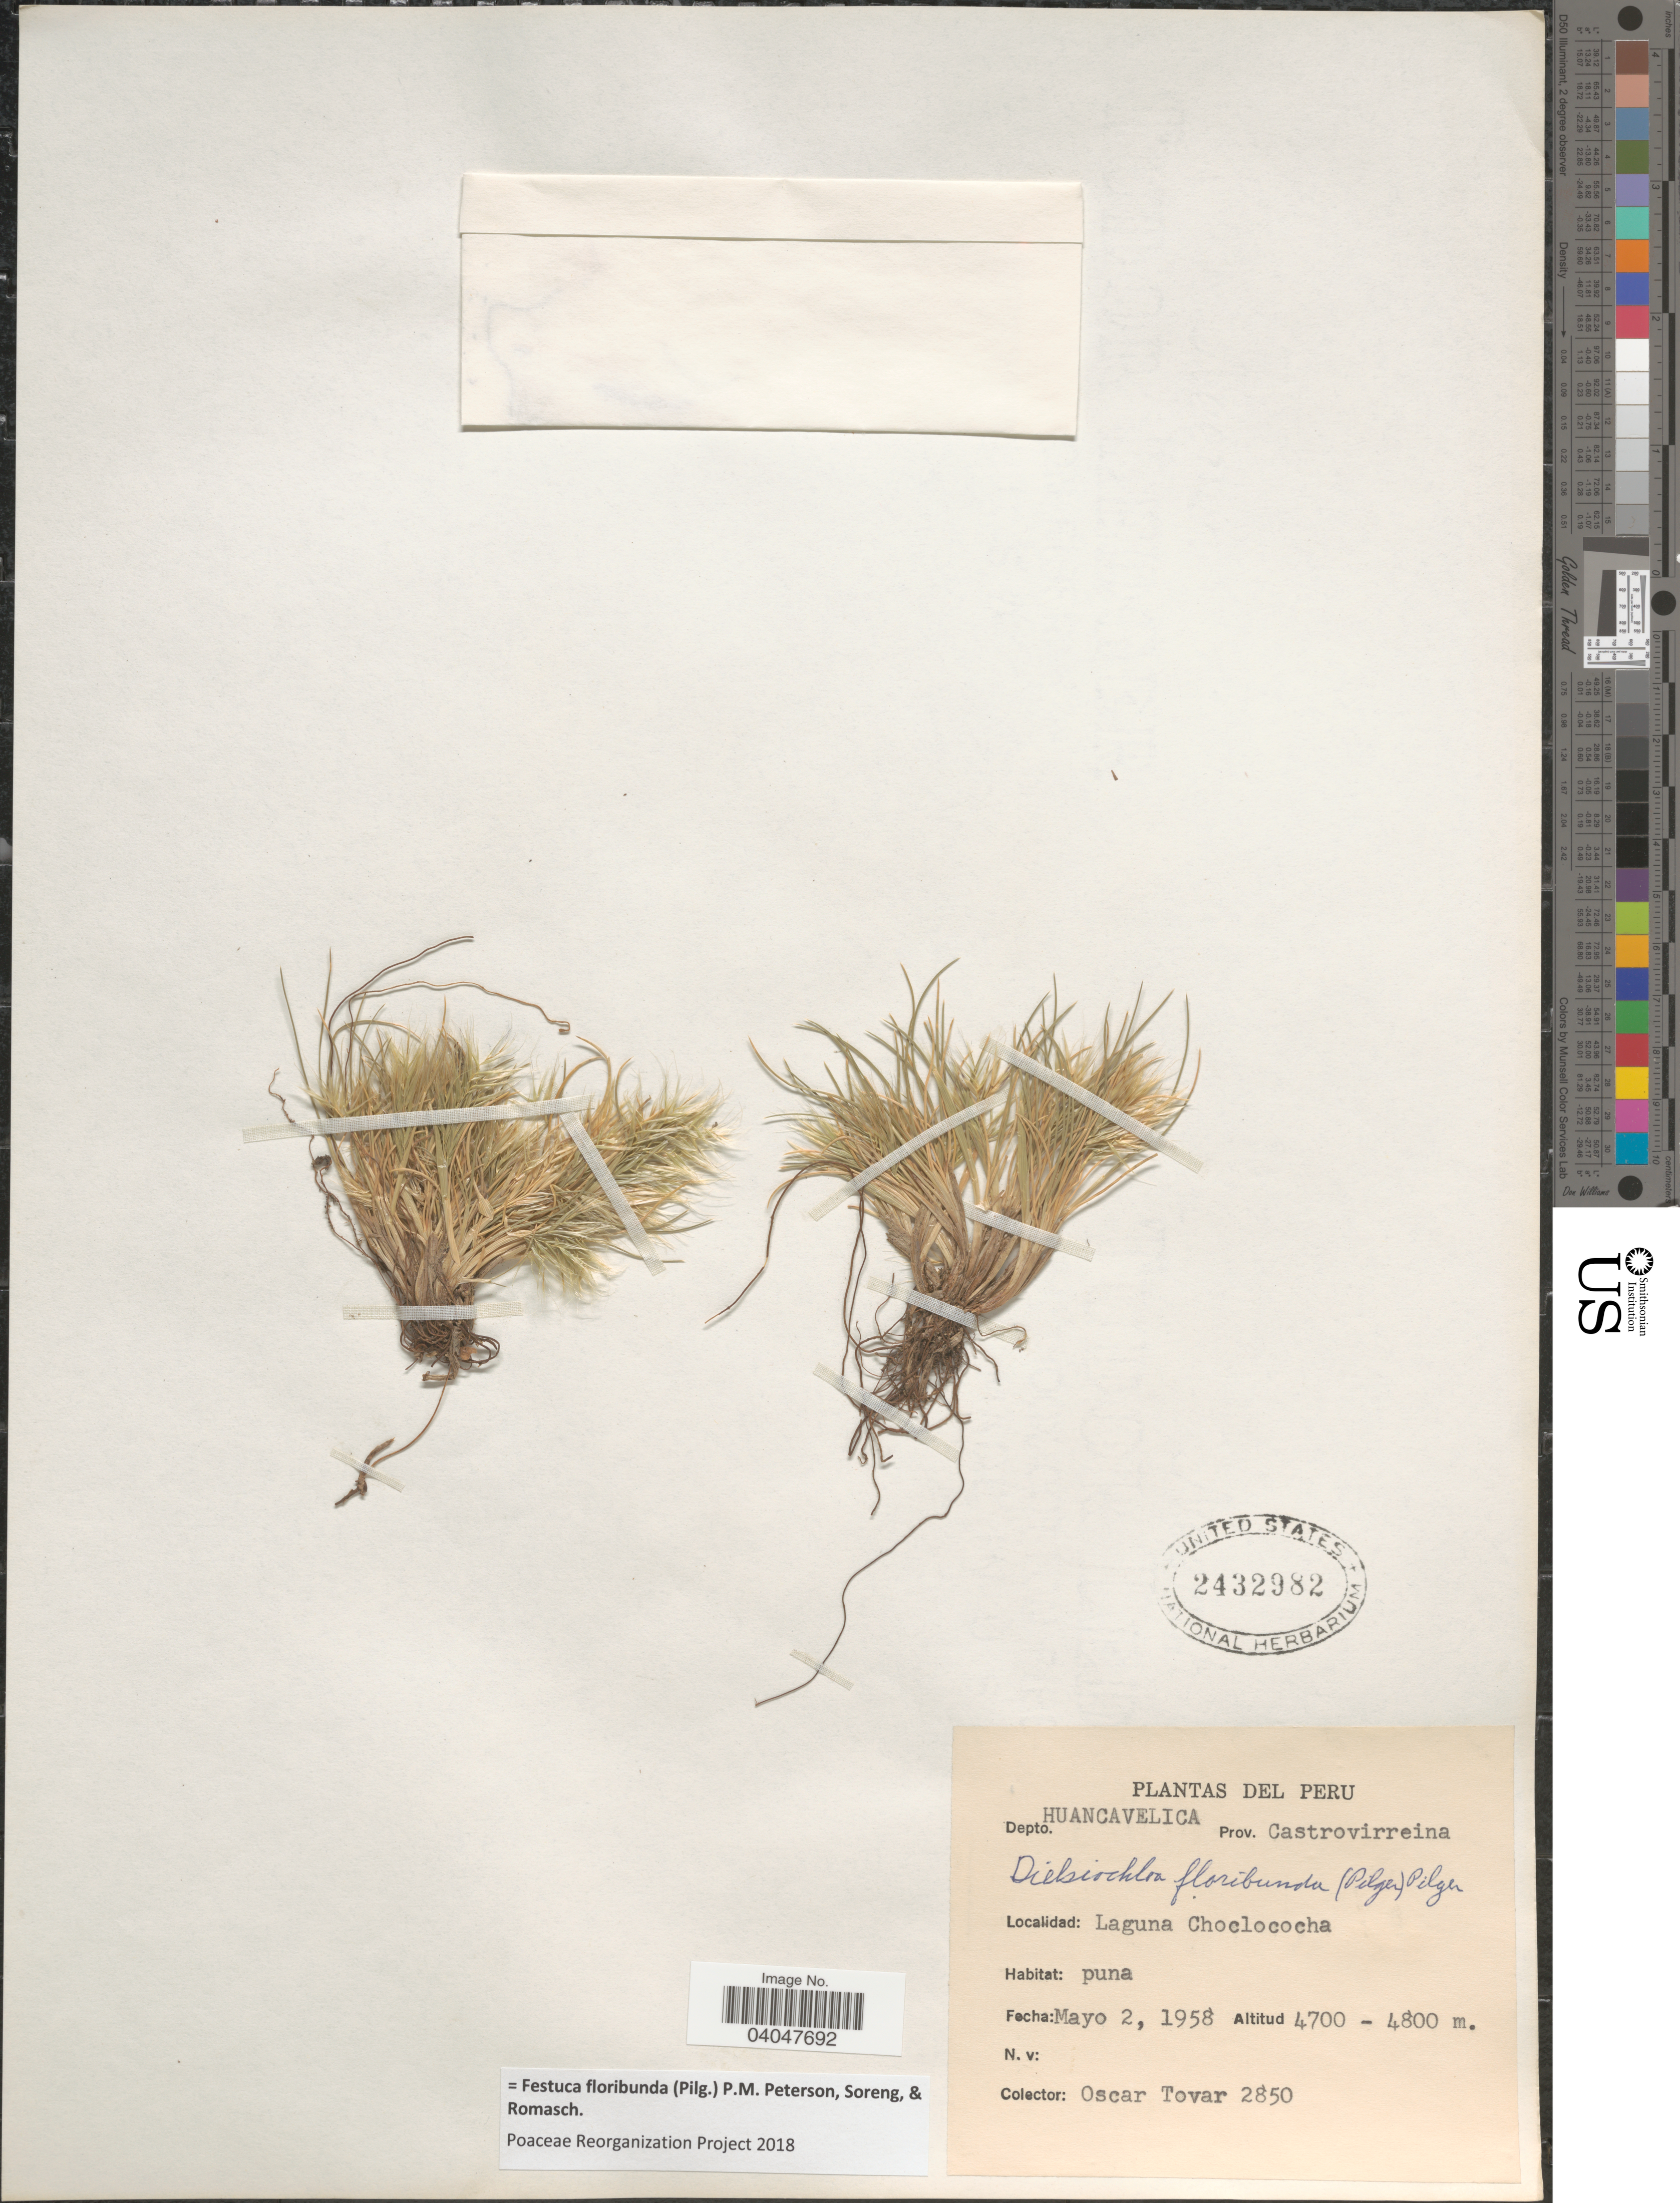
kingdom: Plantae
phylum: Tracheophyta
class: Liliopsida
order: Poales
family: Poaceae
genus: Festuca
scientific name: Festuca floribunda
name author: (Pilg.) P.M. Peterson et al.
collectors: Ó. Tovar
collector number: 2850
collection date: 1958-05-02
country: Peru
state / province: Huancavelica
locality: Depto. Huancavelica. Prov. Castrovirreina. Laguna Choclococha.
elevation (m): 4700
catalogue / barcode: US 2432982